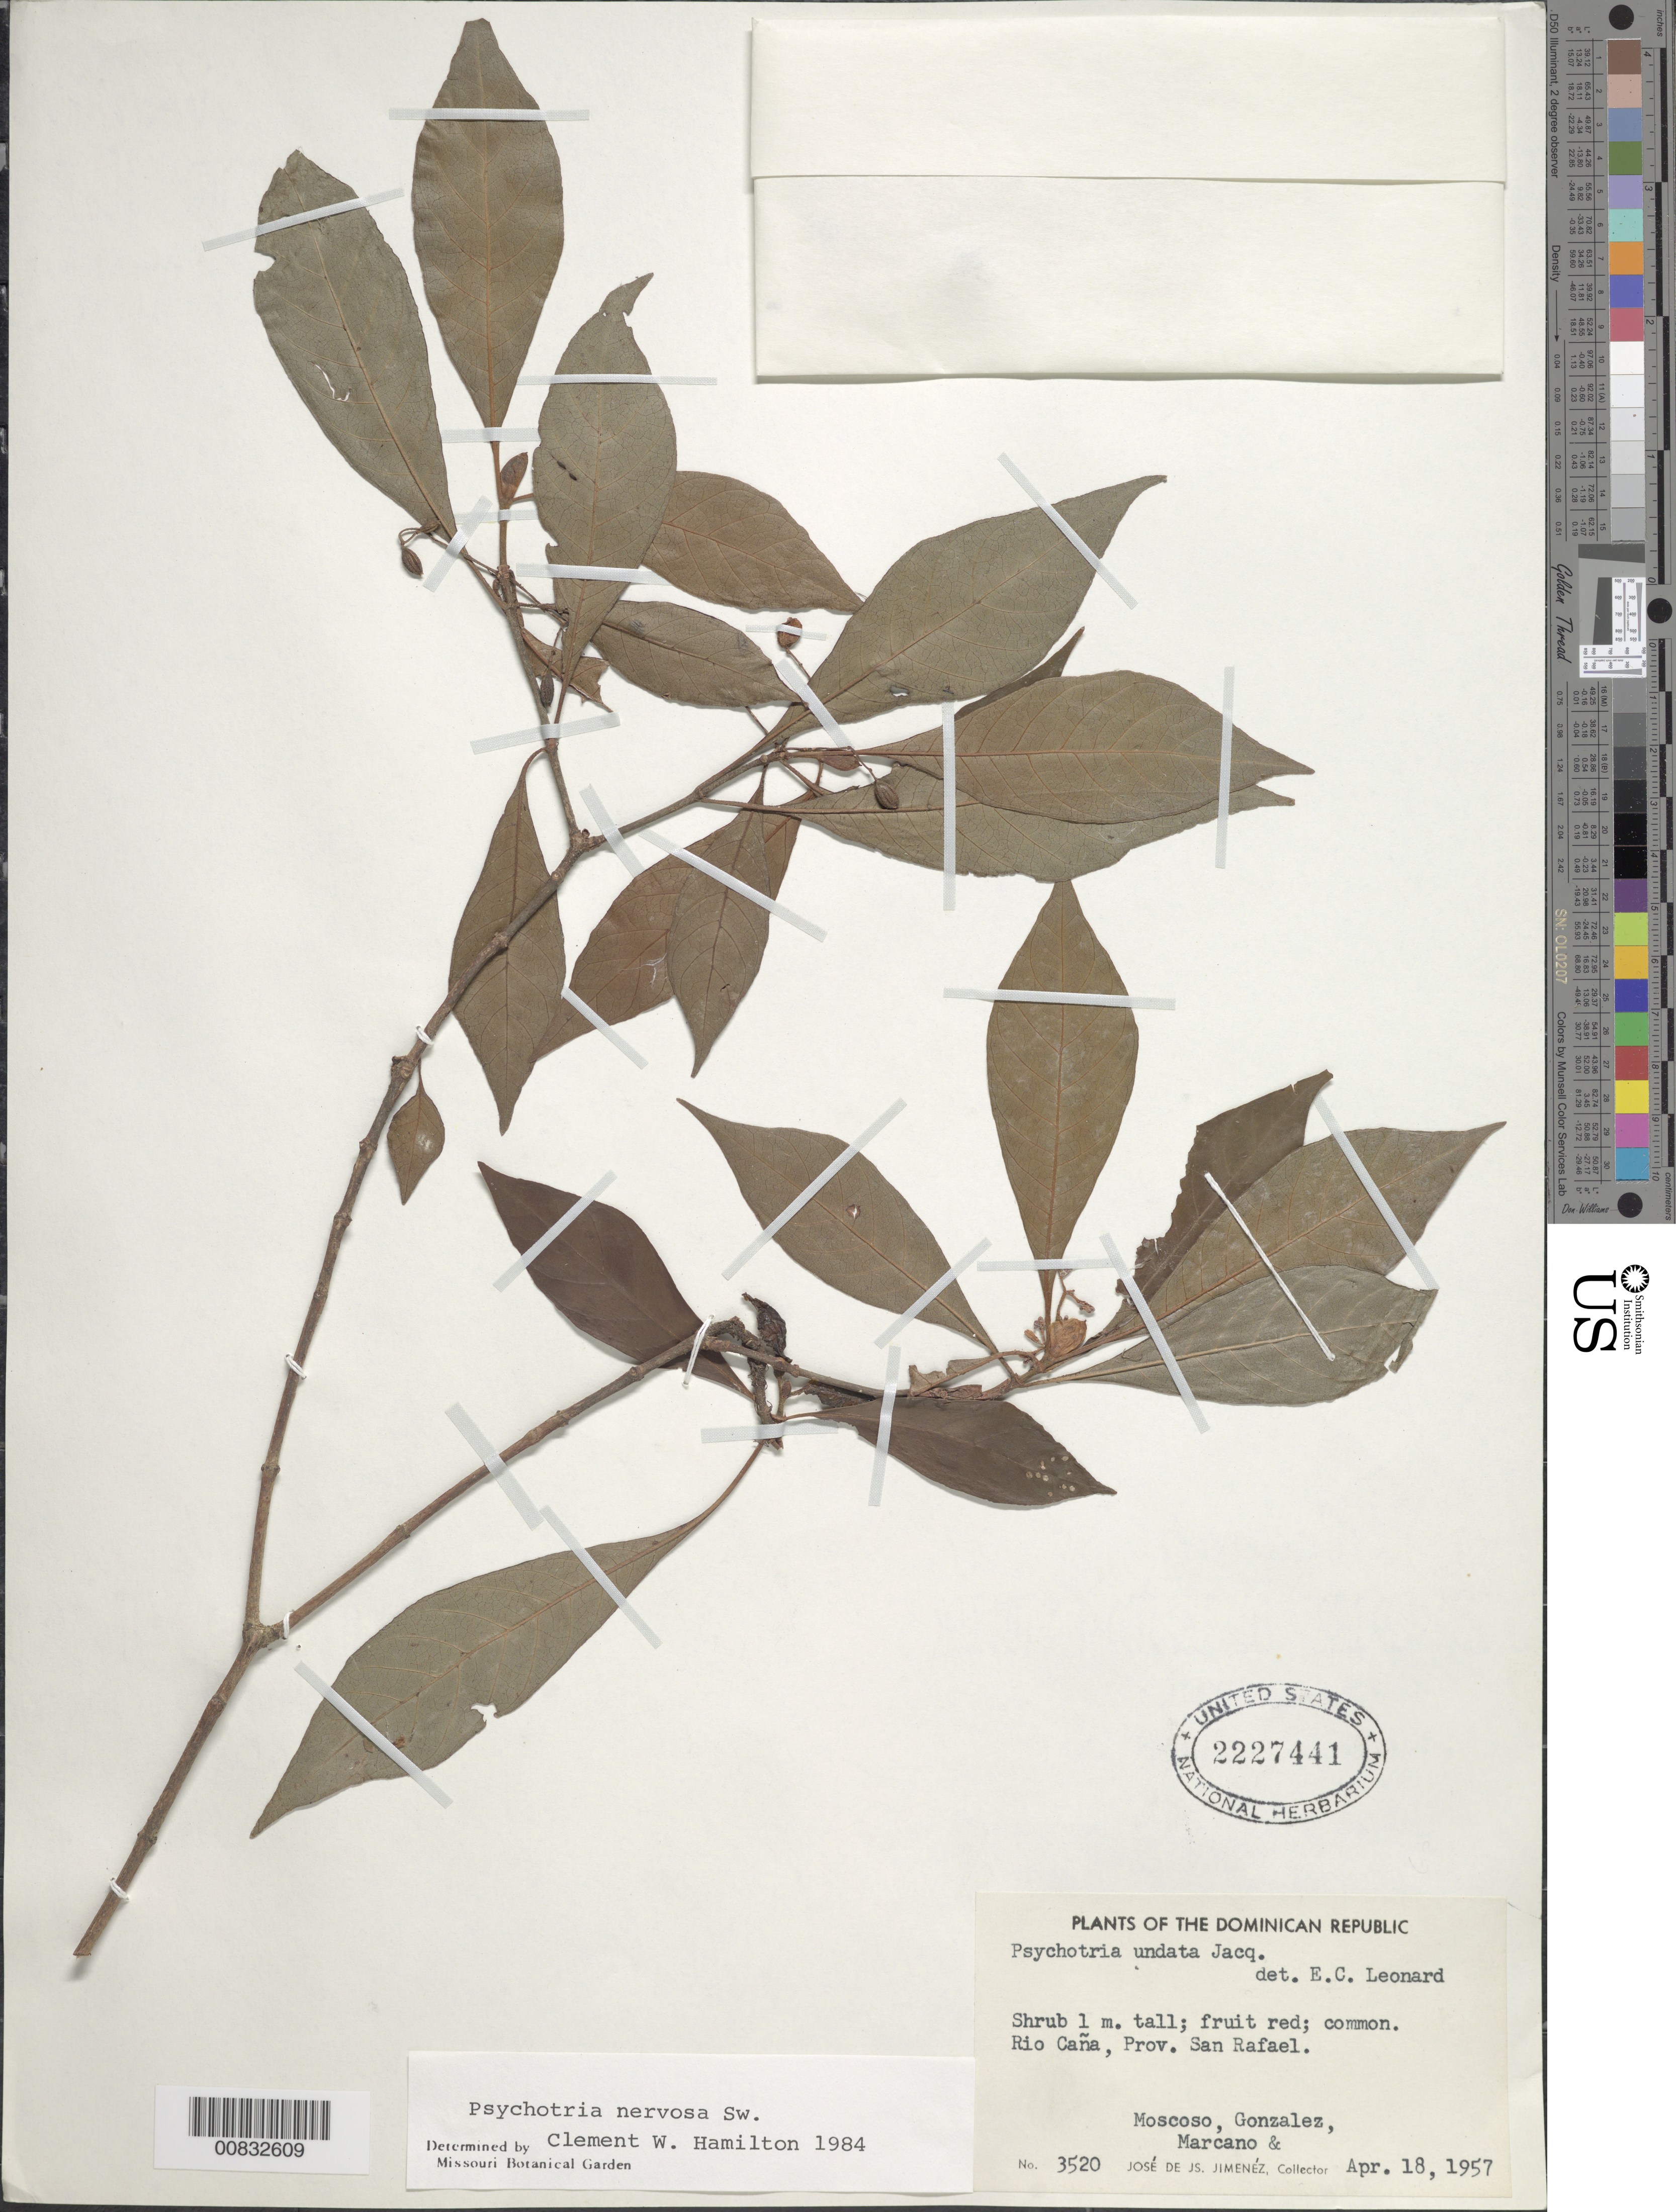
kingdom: Plantae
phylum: Tracheophyta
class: Magnoliopsida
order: Gentianales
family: Rubiaceae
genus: Psychotria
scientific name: Psychotria nervosa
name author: Sw.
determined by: Hamilton, C. W.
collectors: J. J. Jiménez Almonte, R. Moscoso, C. Gonzalez & E. J. Marcano F.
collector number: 3520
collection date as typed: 18 Apr 1957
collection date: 1957-04-18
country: Dominican Republic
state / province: Elias Piña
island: Hispaniola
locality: Rio Caña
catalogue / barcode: US 2227441